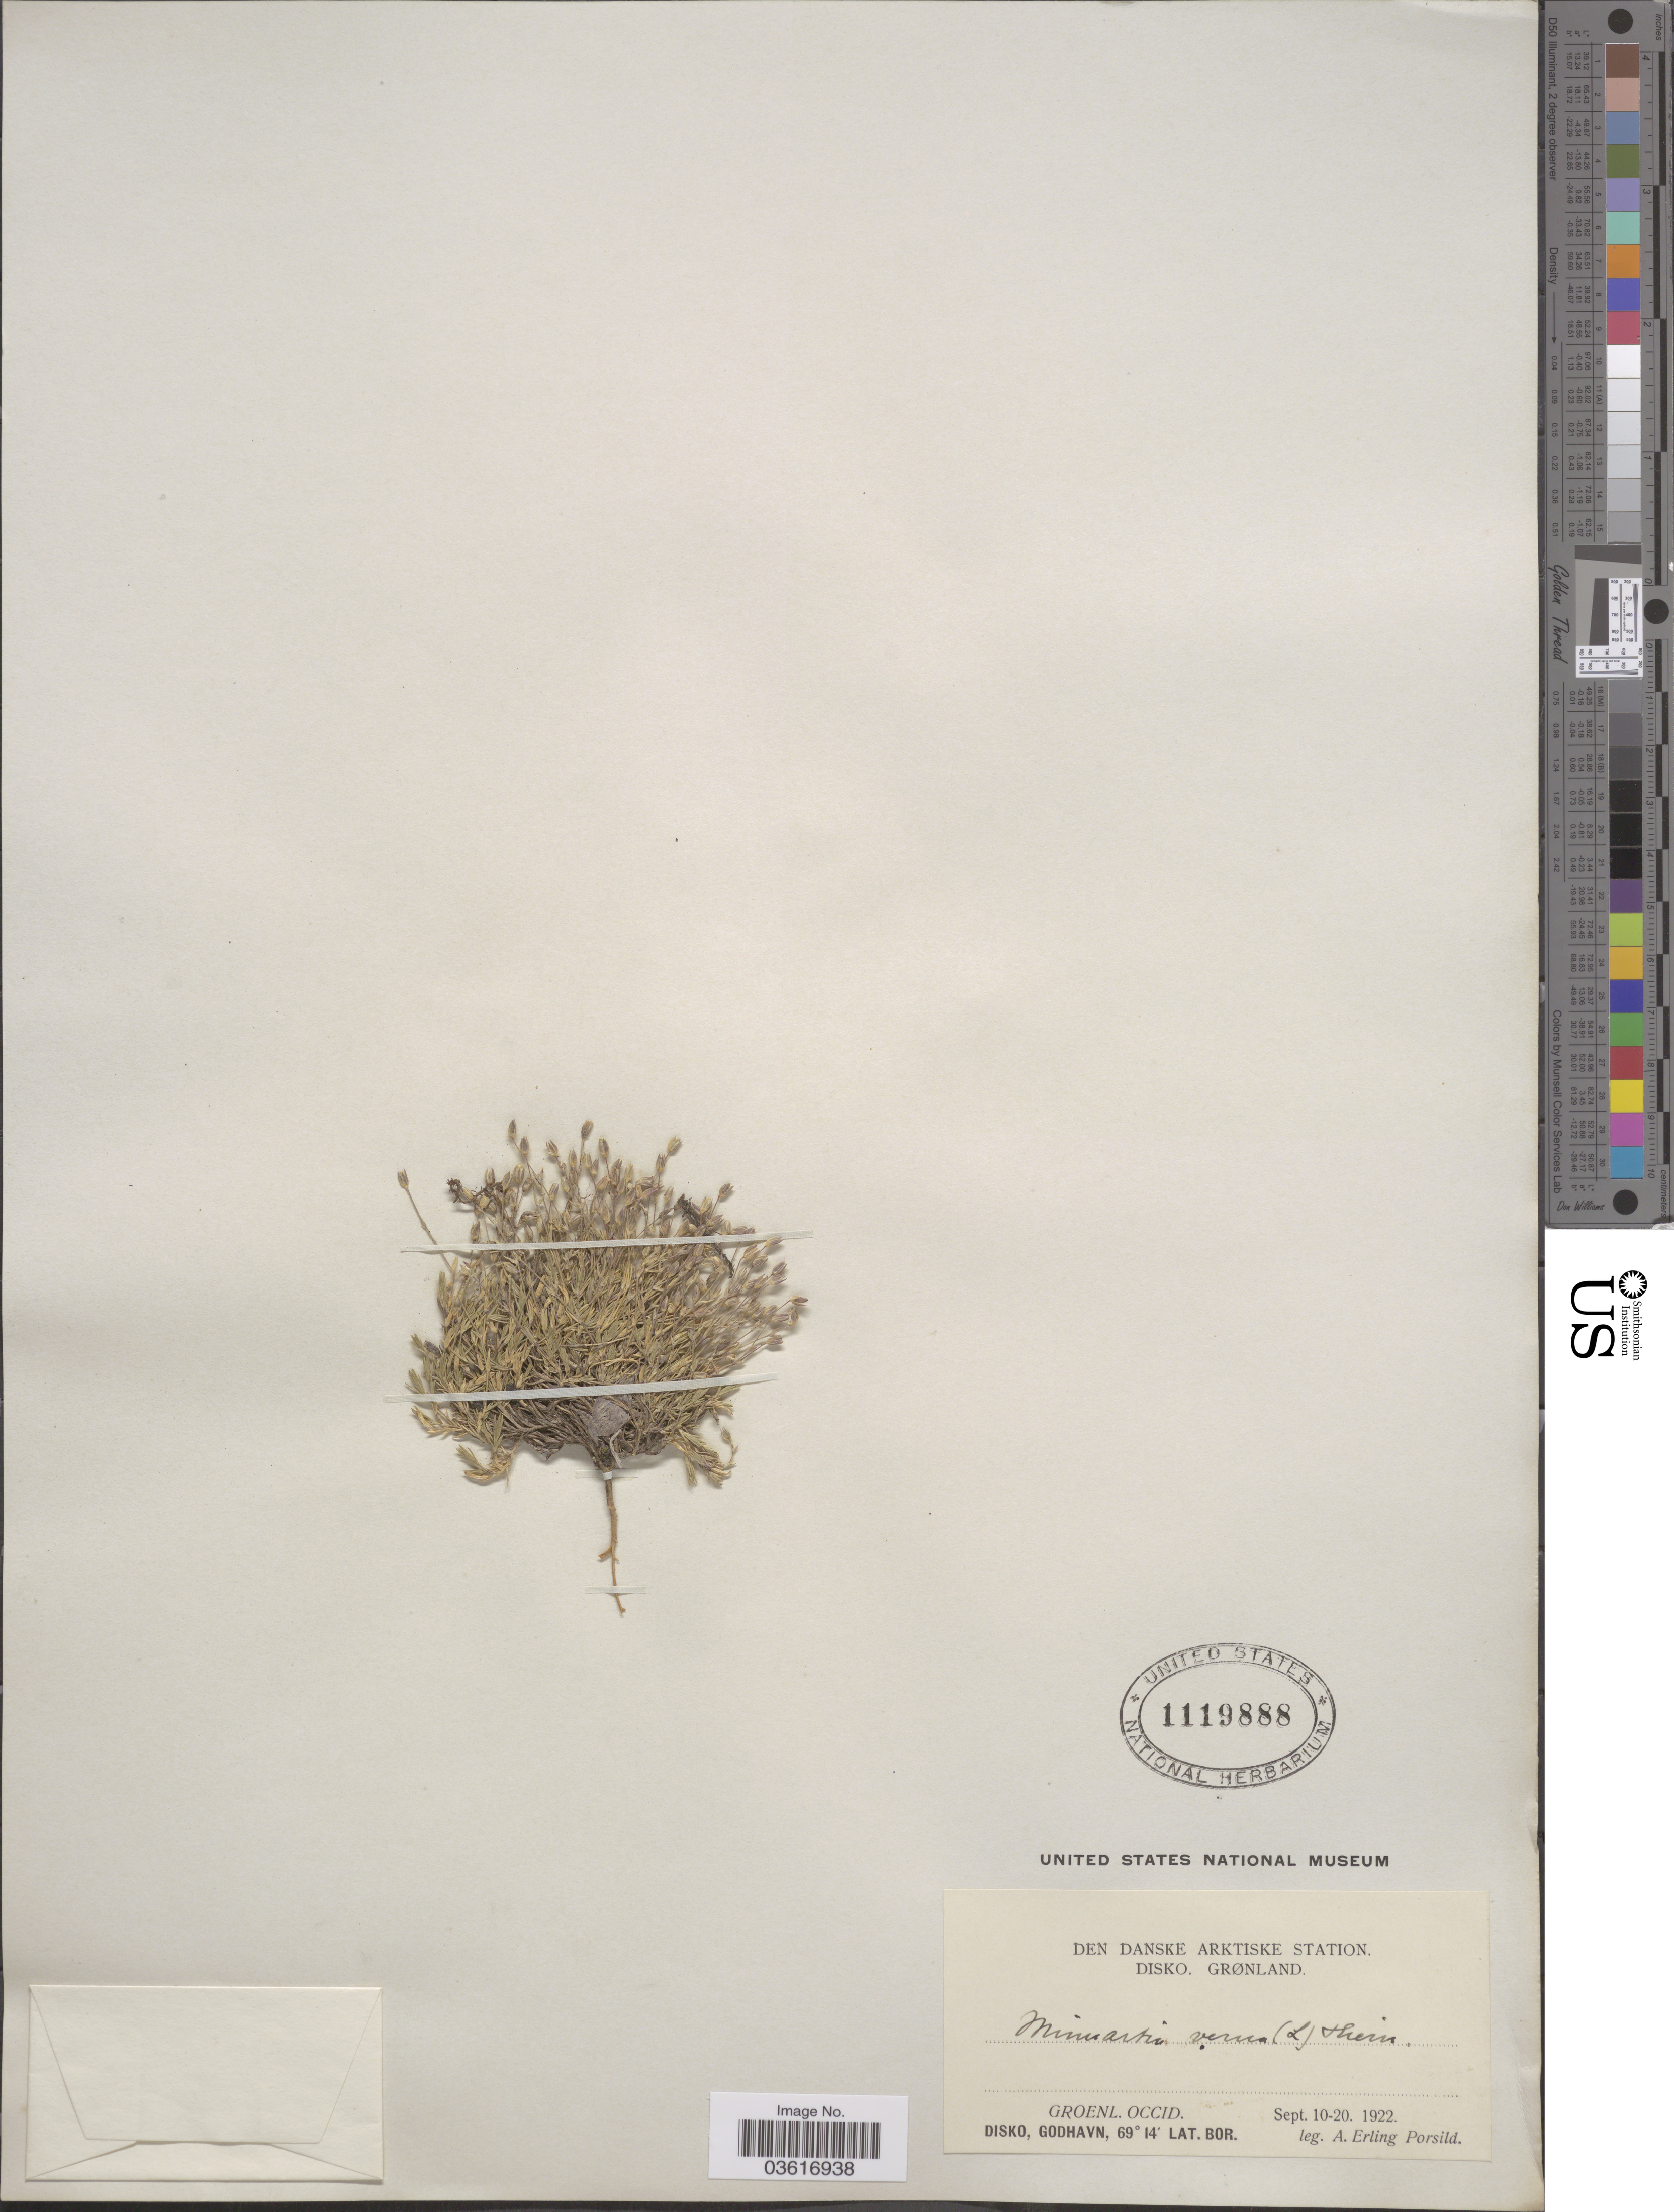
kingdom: Plantae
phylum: Tracheophyta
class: Magnoliopsida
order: Caryophyllales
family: Caryophyllaceae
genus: Minuartia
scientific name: Minuartia verna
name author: (L.) Hiern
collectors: A. E. Porsild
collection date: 1922-09-10/1922-09-20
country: Greenland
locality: Den danske Arktiske Station. Disko. Groenl. Occid. Disko, Godhavn.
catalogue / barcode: US 1119888